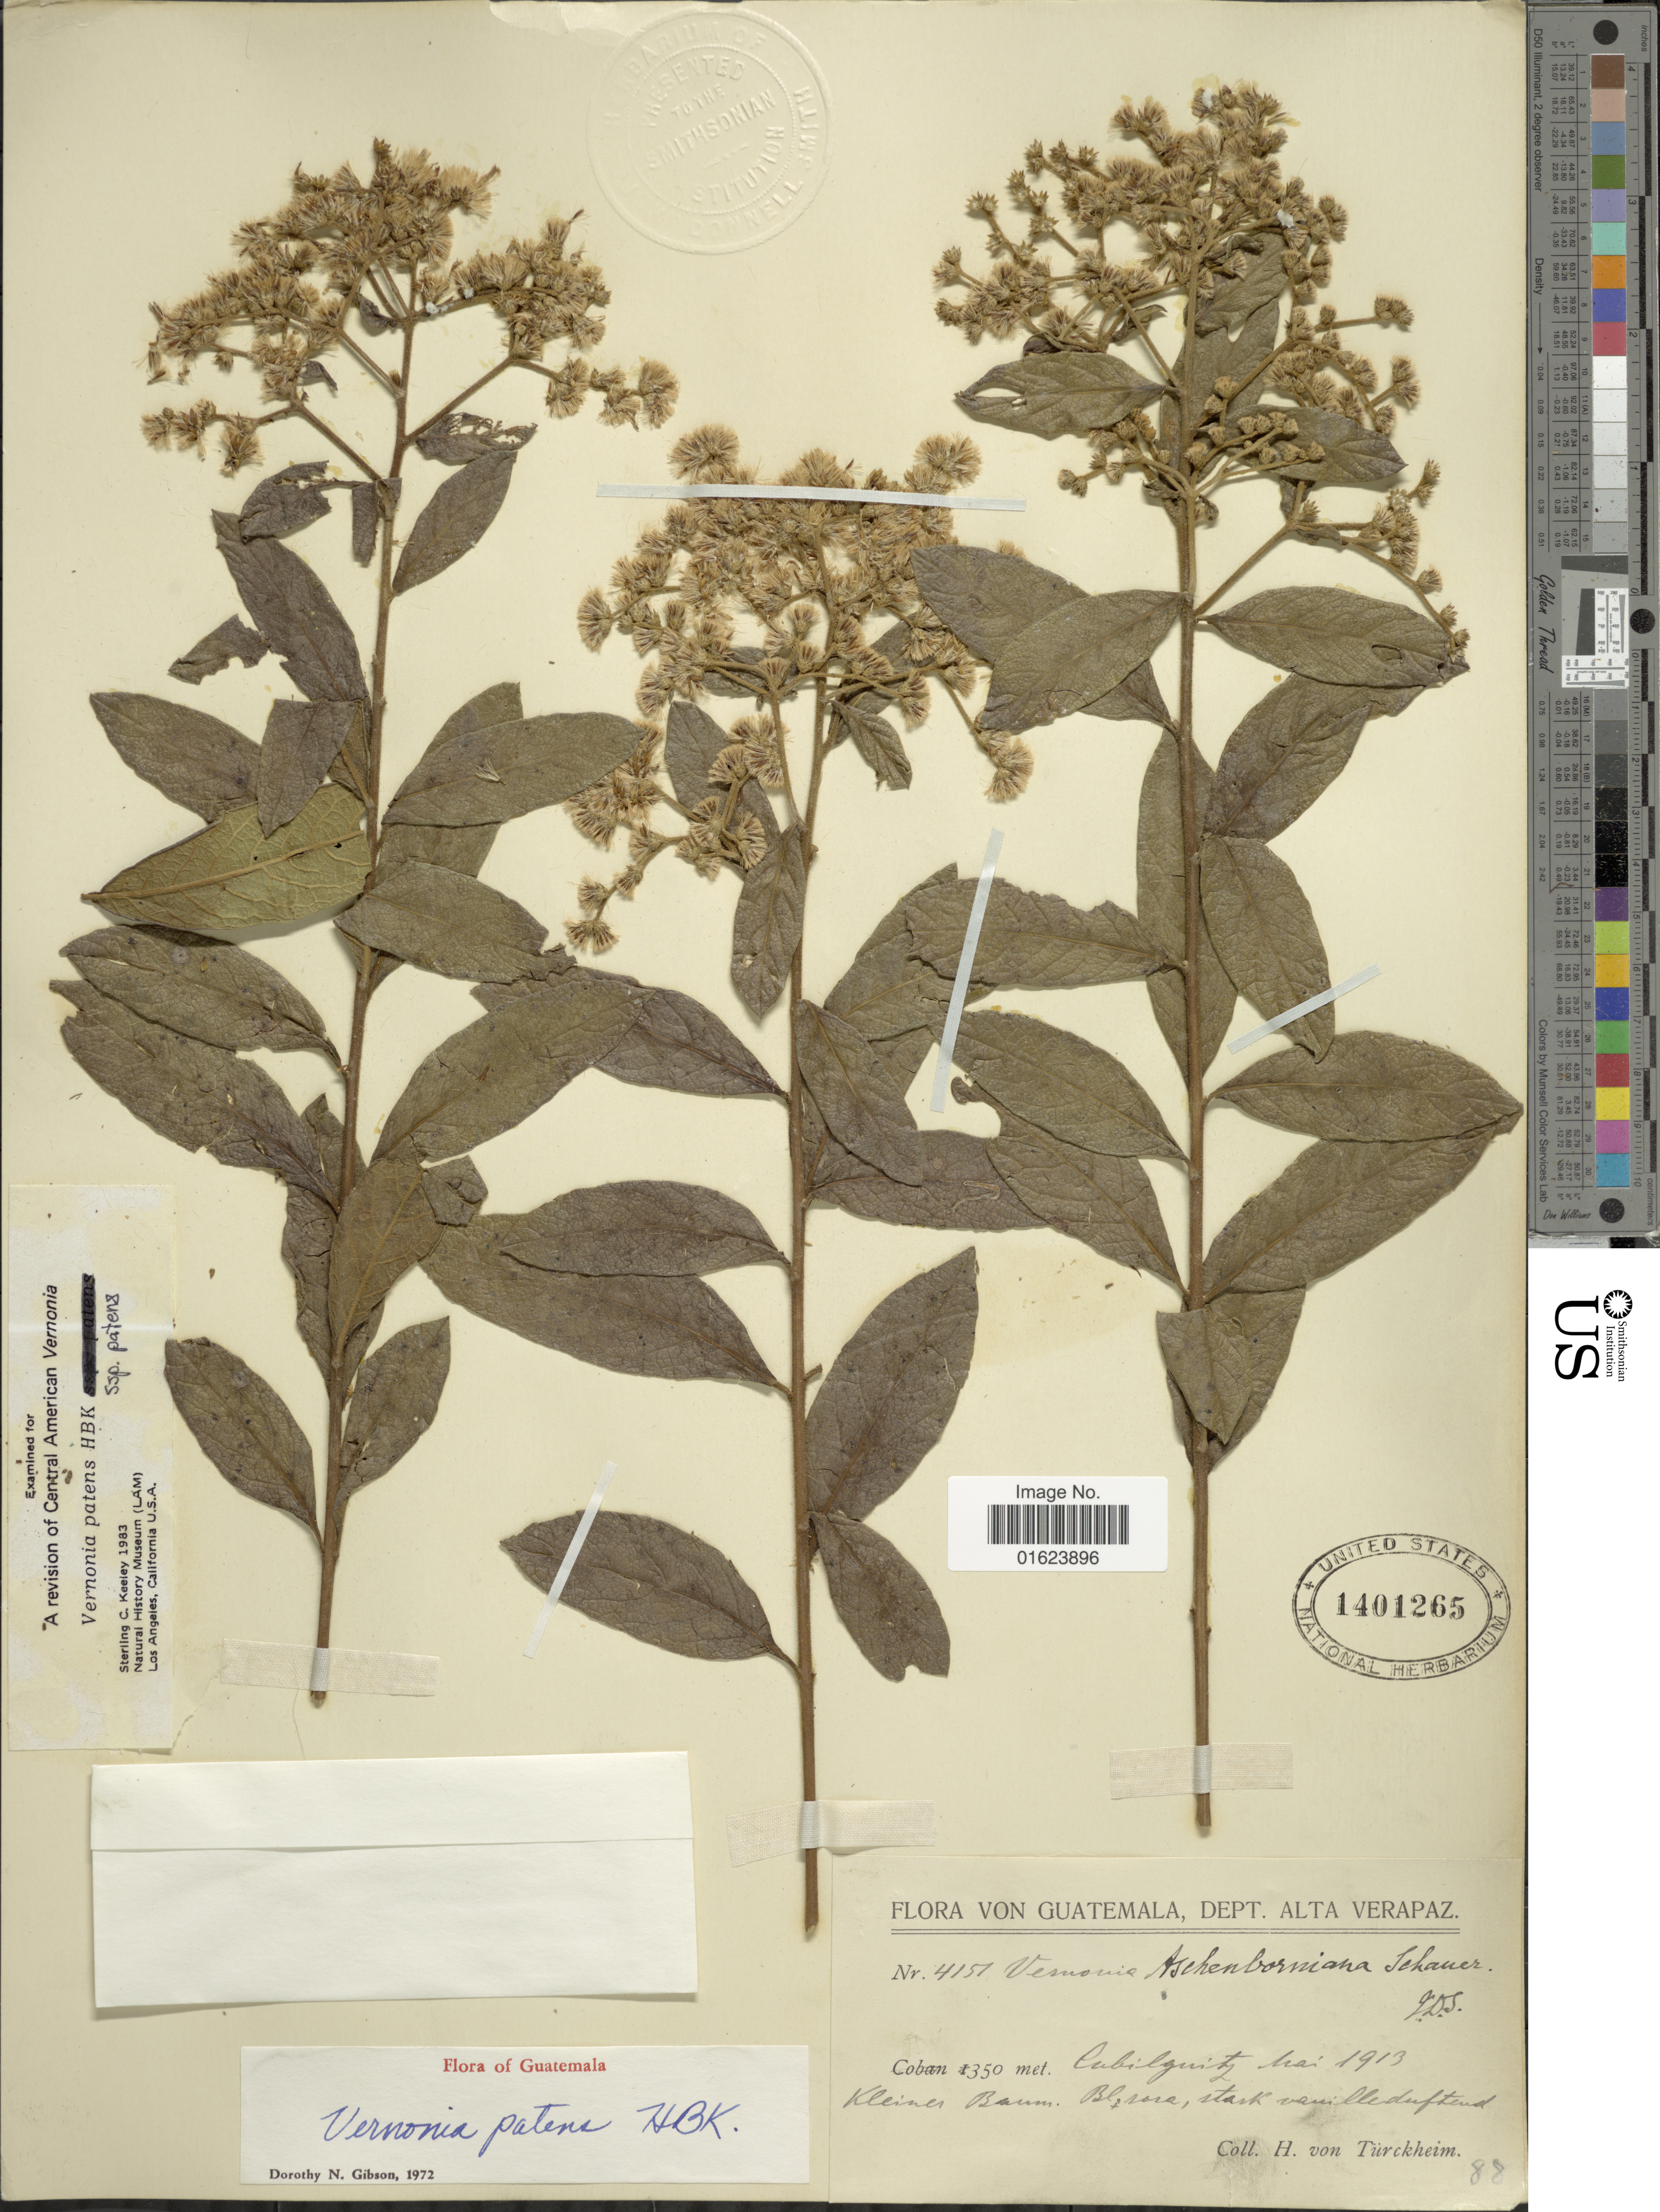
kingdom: Plantae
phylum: Tracheophyta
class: Magnoliopsida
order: Asterales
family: Asteraceae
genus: Vernonanthura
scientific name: Vernonanthura patens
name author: (Kunth) H. Rob.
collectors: H. von Türckheim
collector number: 4151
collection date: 1913-05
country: Guatemala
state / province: Alta Verapaz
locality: Cubilgüitz, Dept. Alta Verapaz.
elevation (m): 350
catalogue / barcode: US 1401265